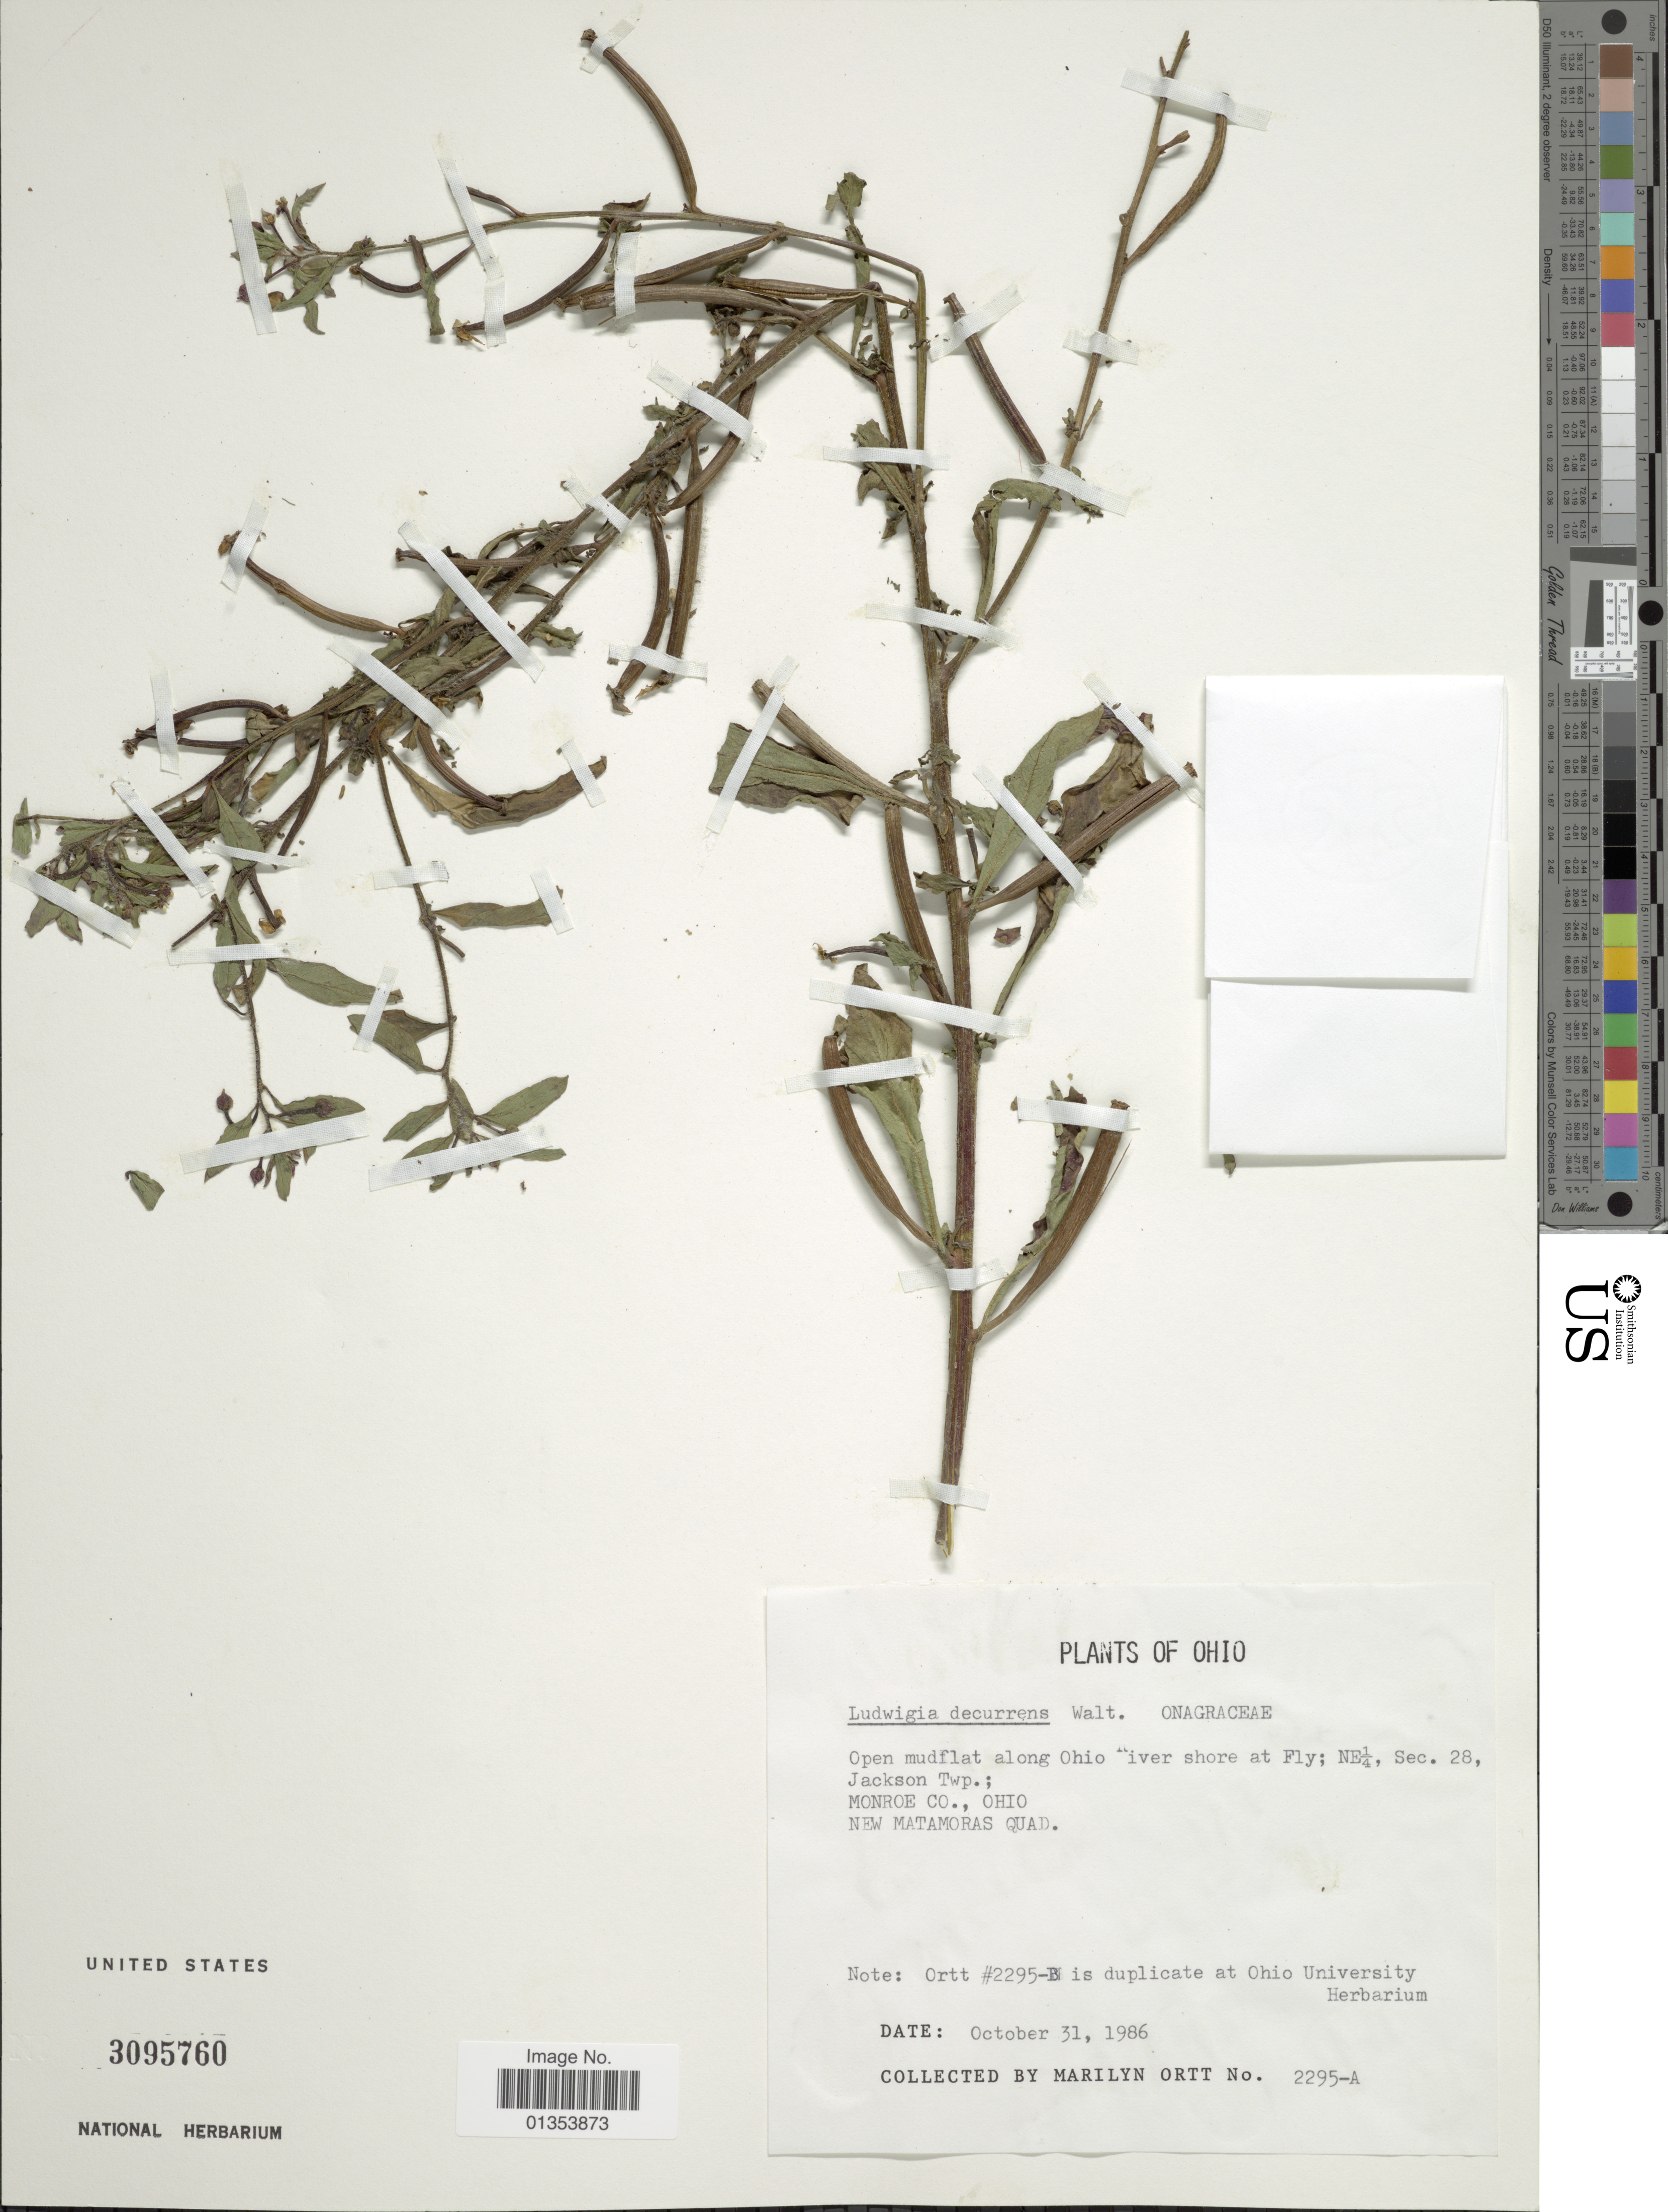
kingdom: Plantae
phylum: Tracheophyta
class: Magnoliopsida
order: Myrtales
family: Onagraceae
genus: Ludwigia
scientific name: Ludwigia decurrens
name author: Walter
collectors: M. Ortt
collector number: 2295-A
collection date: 1986-10-31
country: United States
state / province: Ohio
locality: Along Ohio River shore at Fly; JacksonTwp.; Monroe Co., New Matamoras Quad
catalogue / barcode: US 3095760